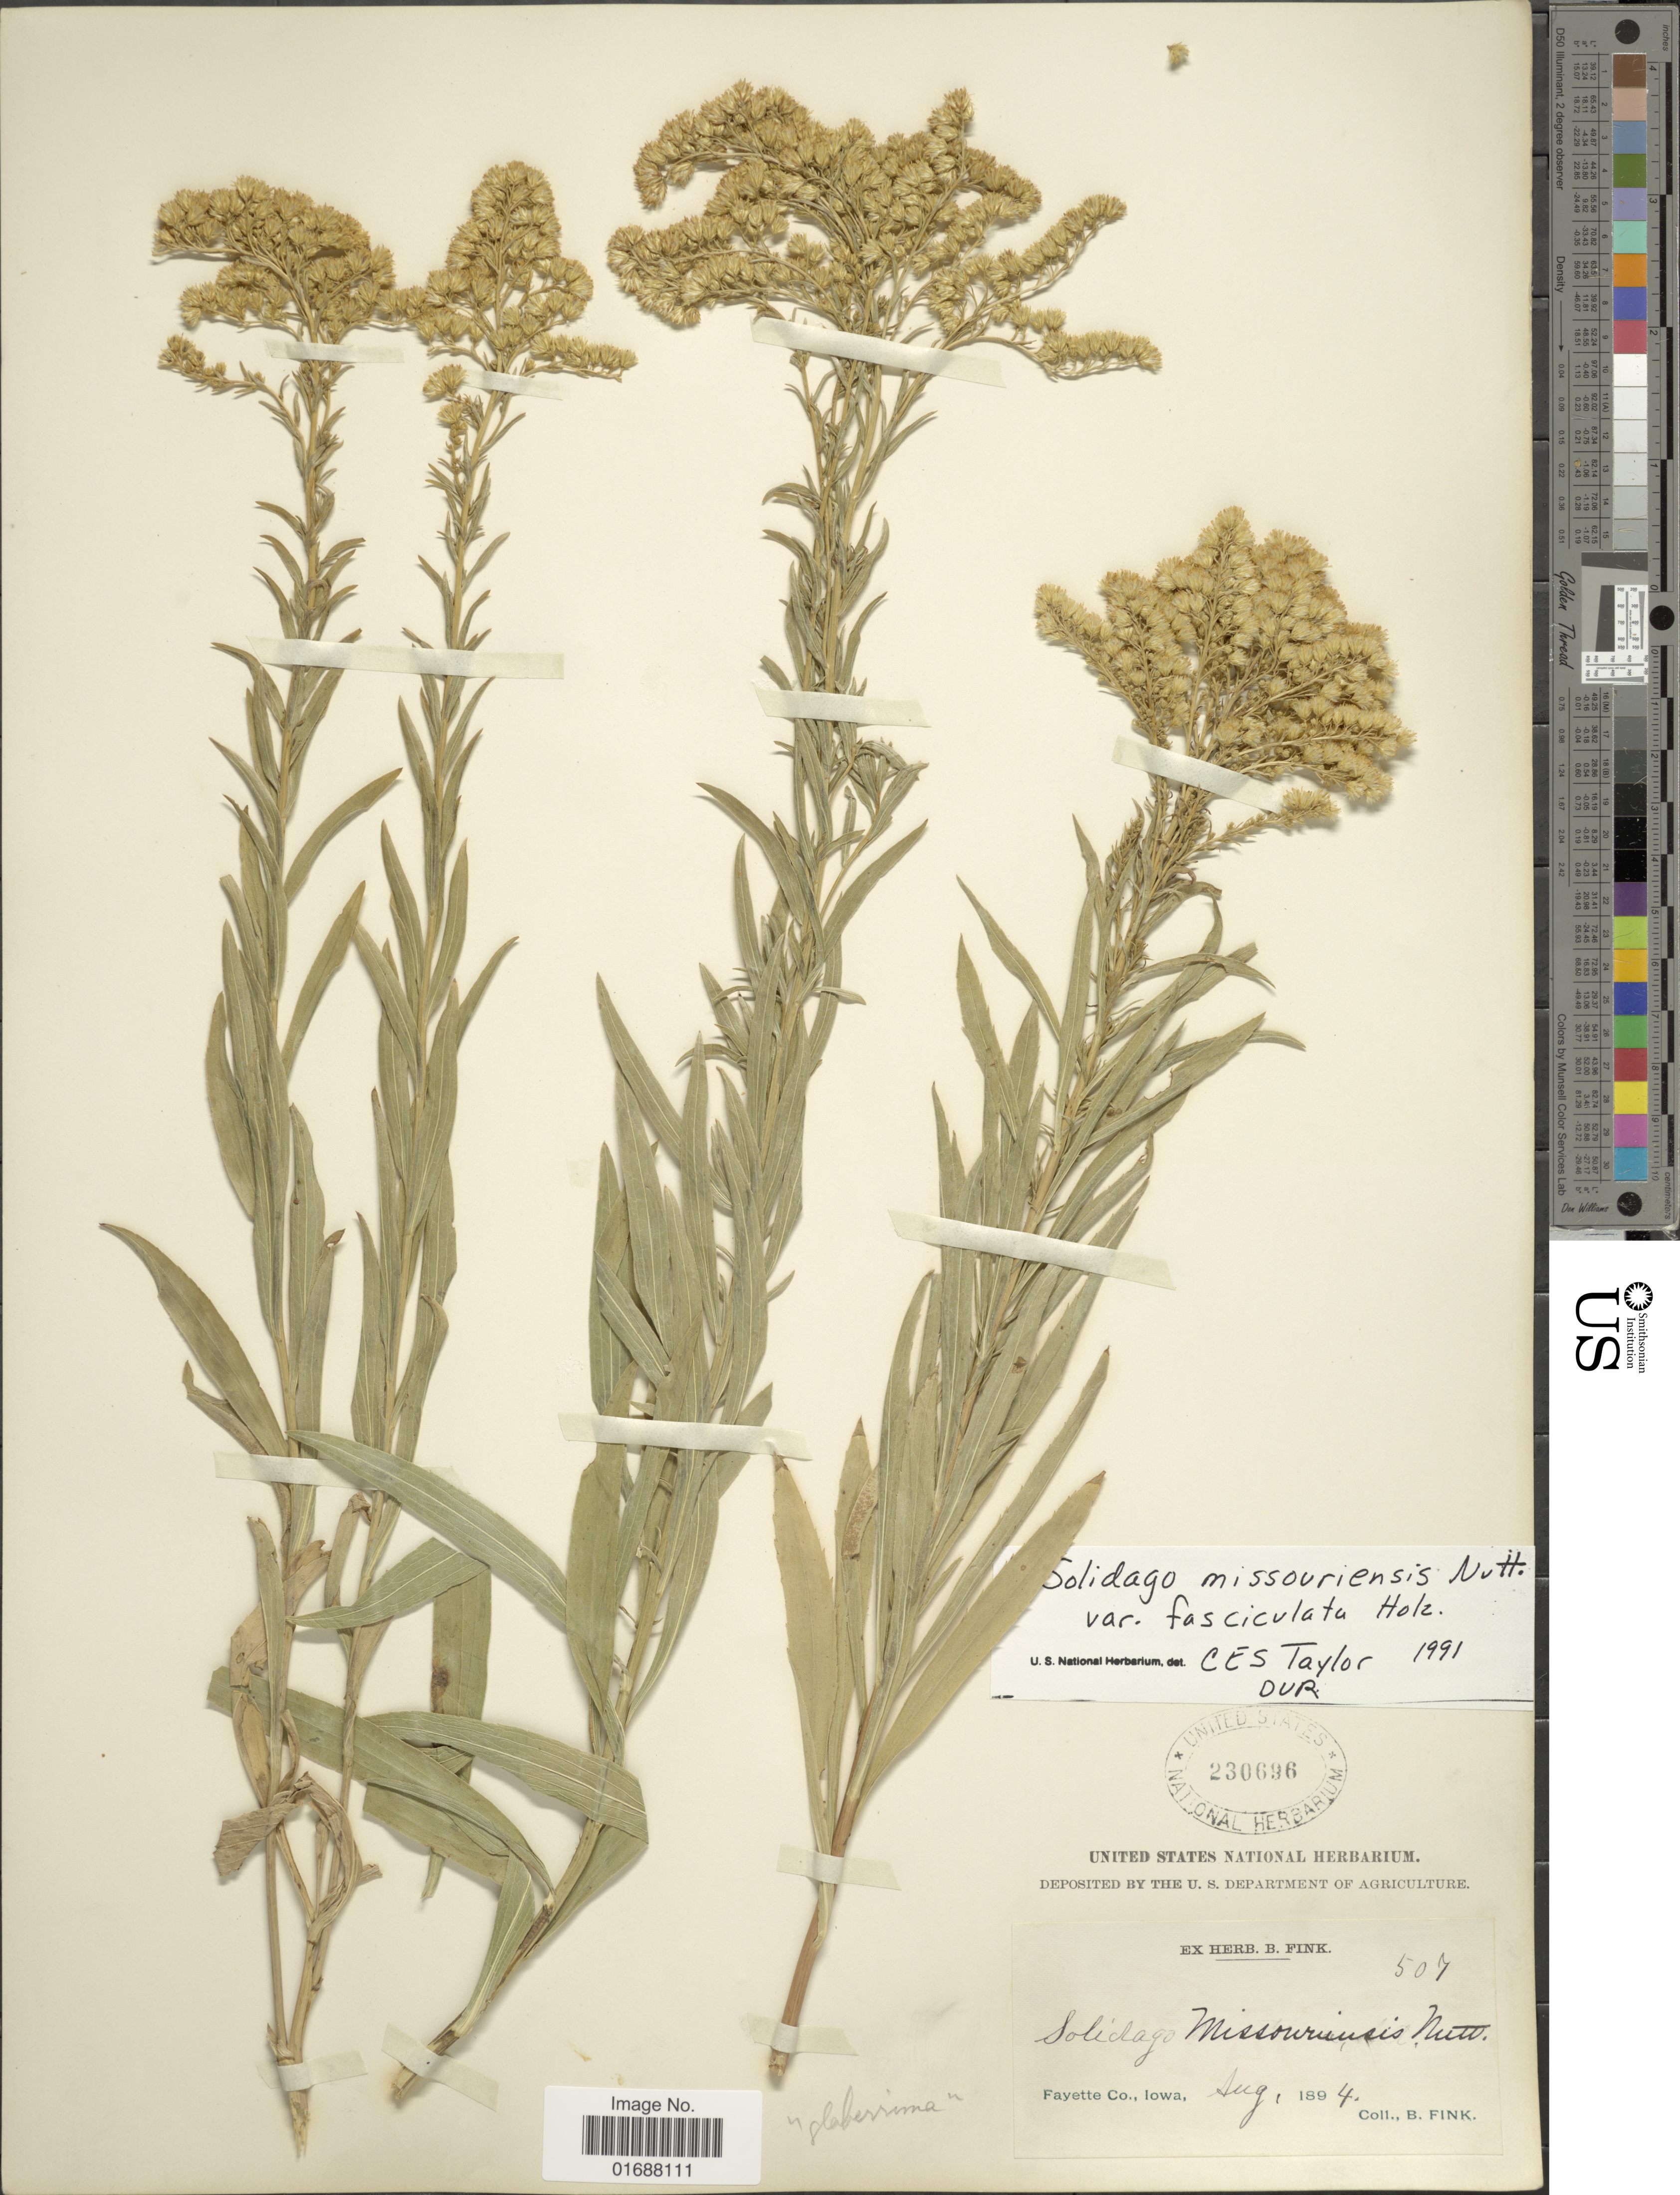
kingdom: Plantae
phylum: Tracheophyta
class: Magnoliopsida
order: Asterales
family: Asteraceae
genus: Solidago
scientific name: Solidago missouriensis var. fasciculata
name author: Holz.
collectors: B. Fink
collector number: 507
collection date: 1894-08-01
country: United States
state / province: Iowa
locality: Fayette Co., Iowa.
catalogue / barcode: US 230696